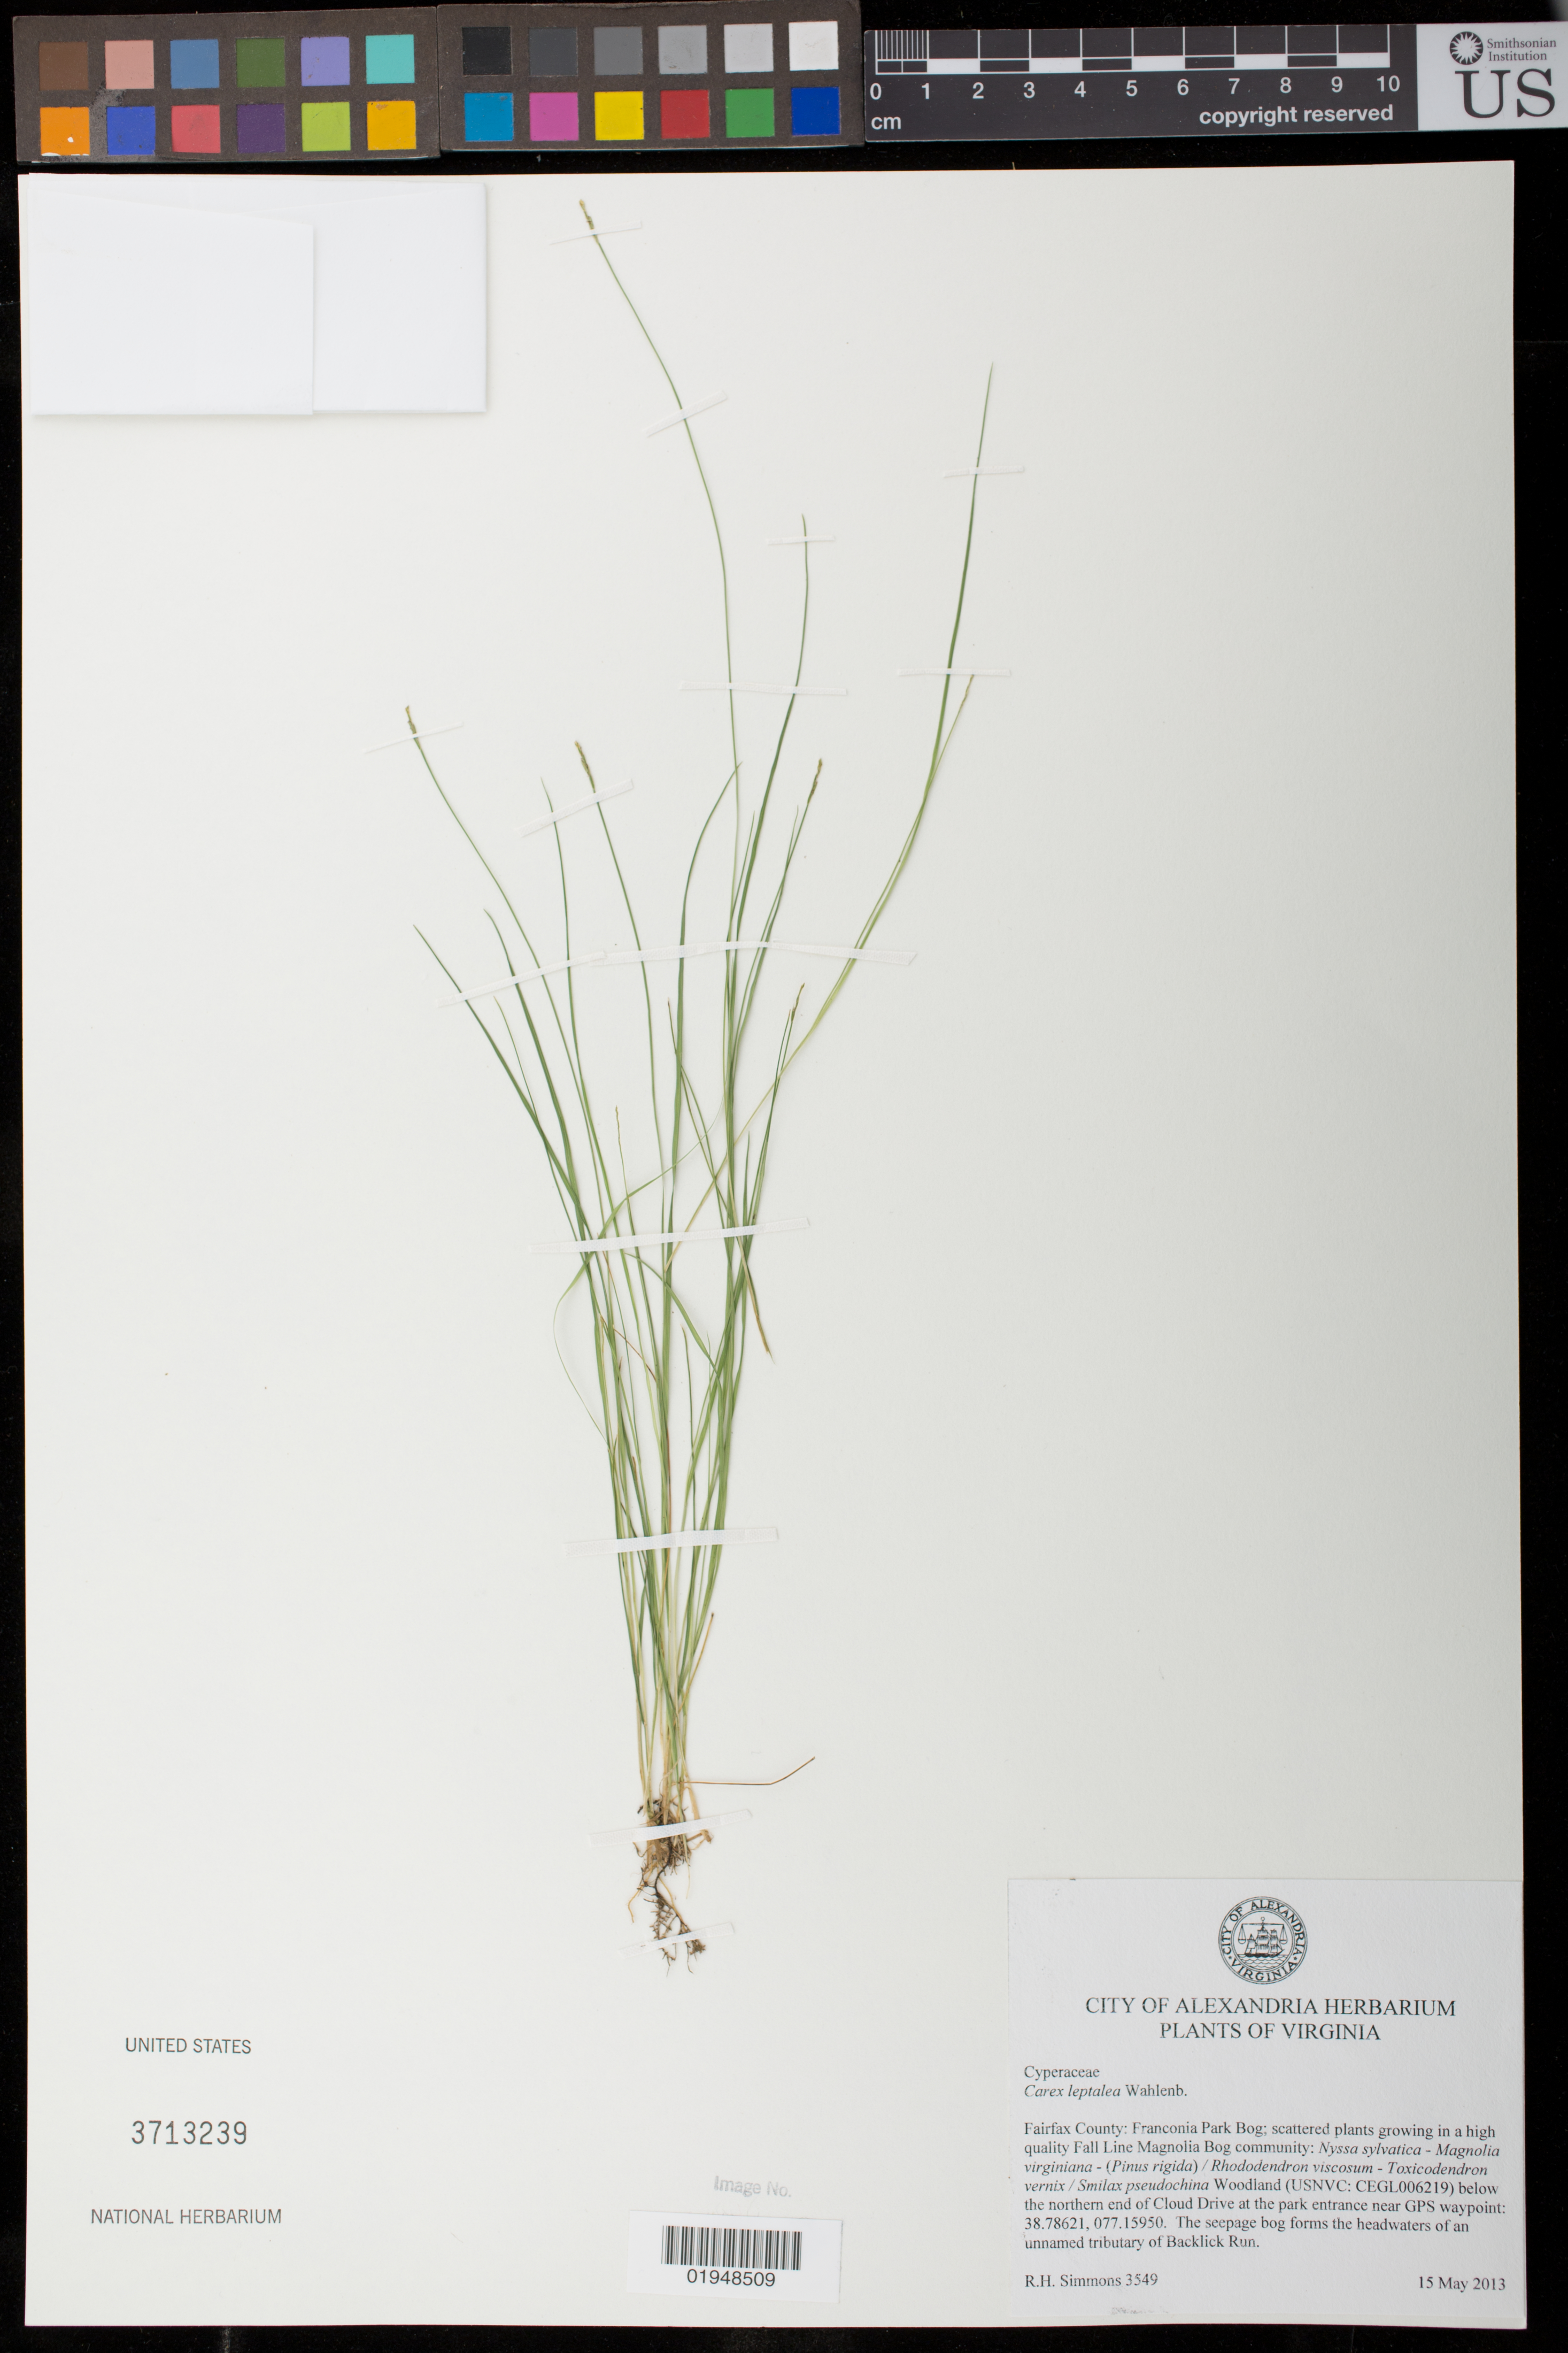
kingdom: Plantae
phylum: Tracheophyta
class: Liliopsida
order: Poales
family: Cyperaceae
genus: Carex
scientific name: Carex leptalea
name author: Wahlenb.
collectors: R. H. Simmons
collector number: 3549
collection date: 2013-05-15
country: United States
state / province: Virginia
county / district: Fairfax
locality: Franconia Park Bog, below the northern end of Cloud Drive at the park entrance near GPS waypoint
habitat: Woodland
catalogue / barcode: US 3713239